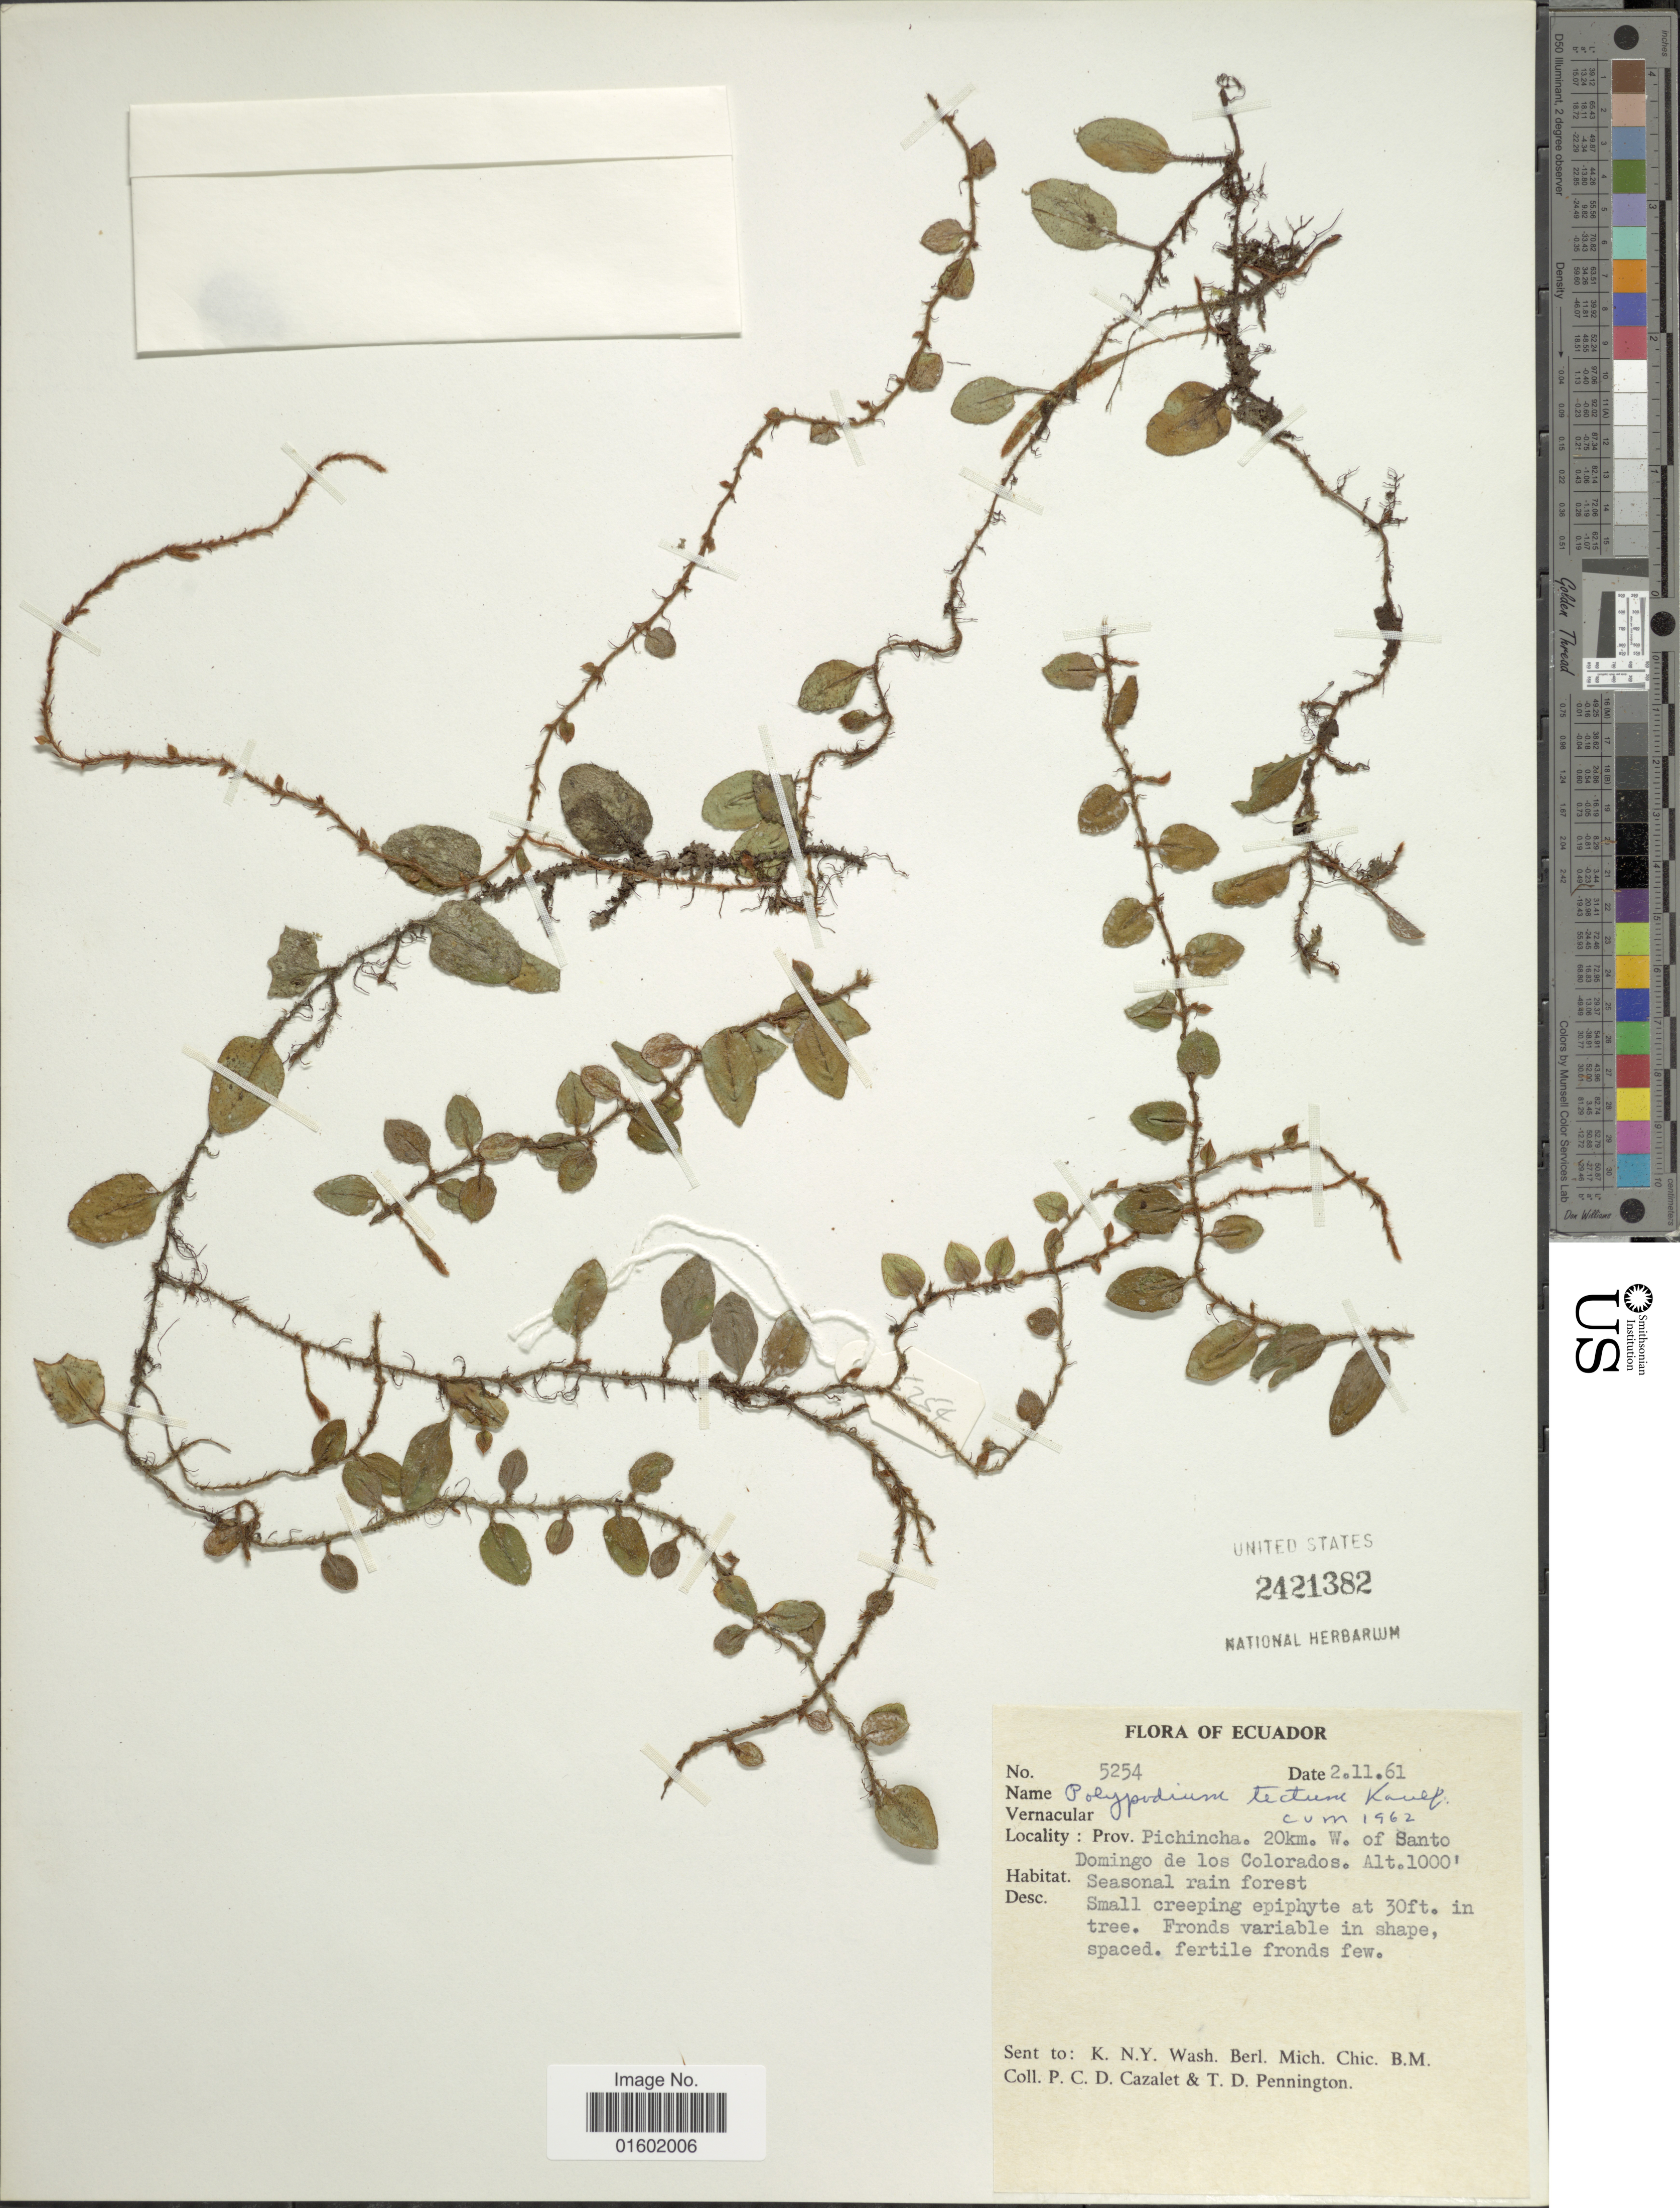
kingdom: Plantae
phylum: Tracheophyta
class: Polypodiopsida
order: Polypodiales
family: Polypodiaceae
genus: Microgramma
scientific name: Microgramma tecta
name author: (Kaulf.) Alston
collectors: P. C. D. Cazalet & T. D. Pennington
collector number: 5254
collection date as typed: Transcribed d/m/y: 2/11/61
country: Ecuador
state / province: Pichincha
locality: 20 km. W. of Santo Domingo de los Colorados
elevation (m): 305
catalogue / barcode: US 2421382